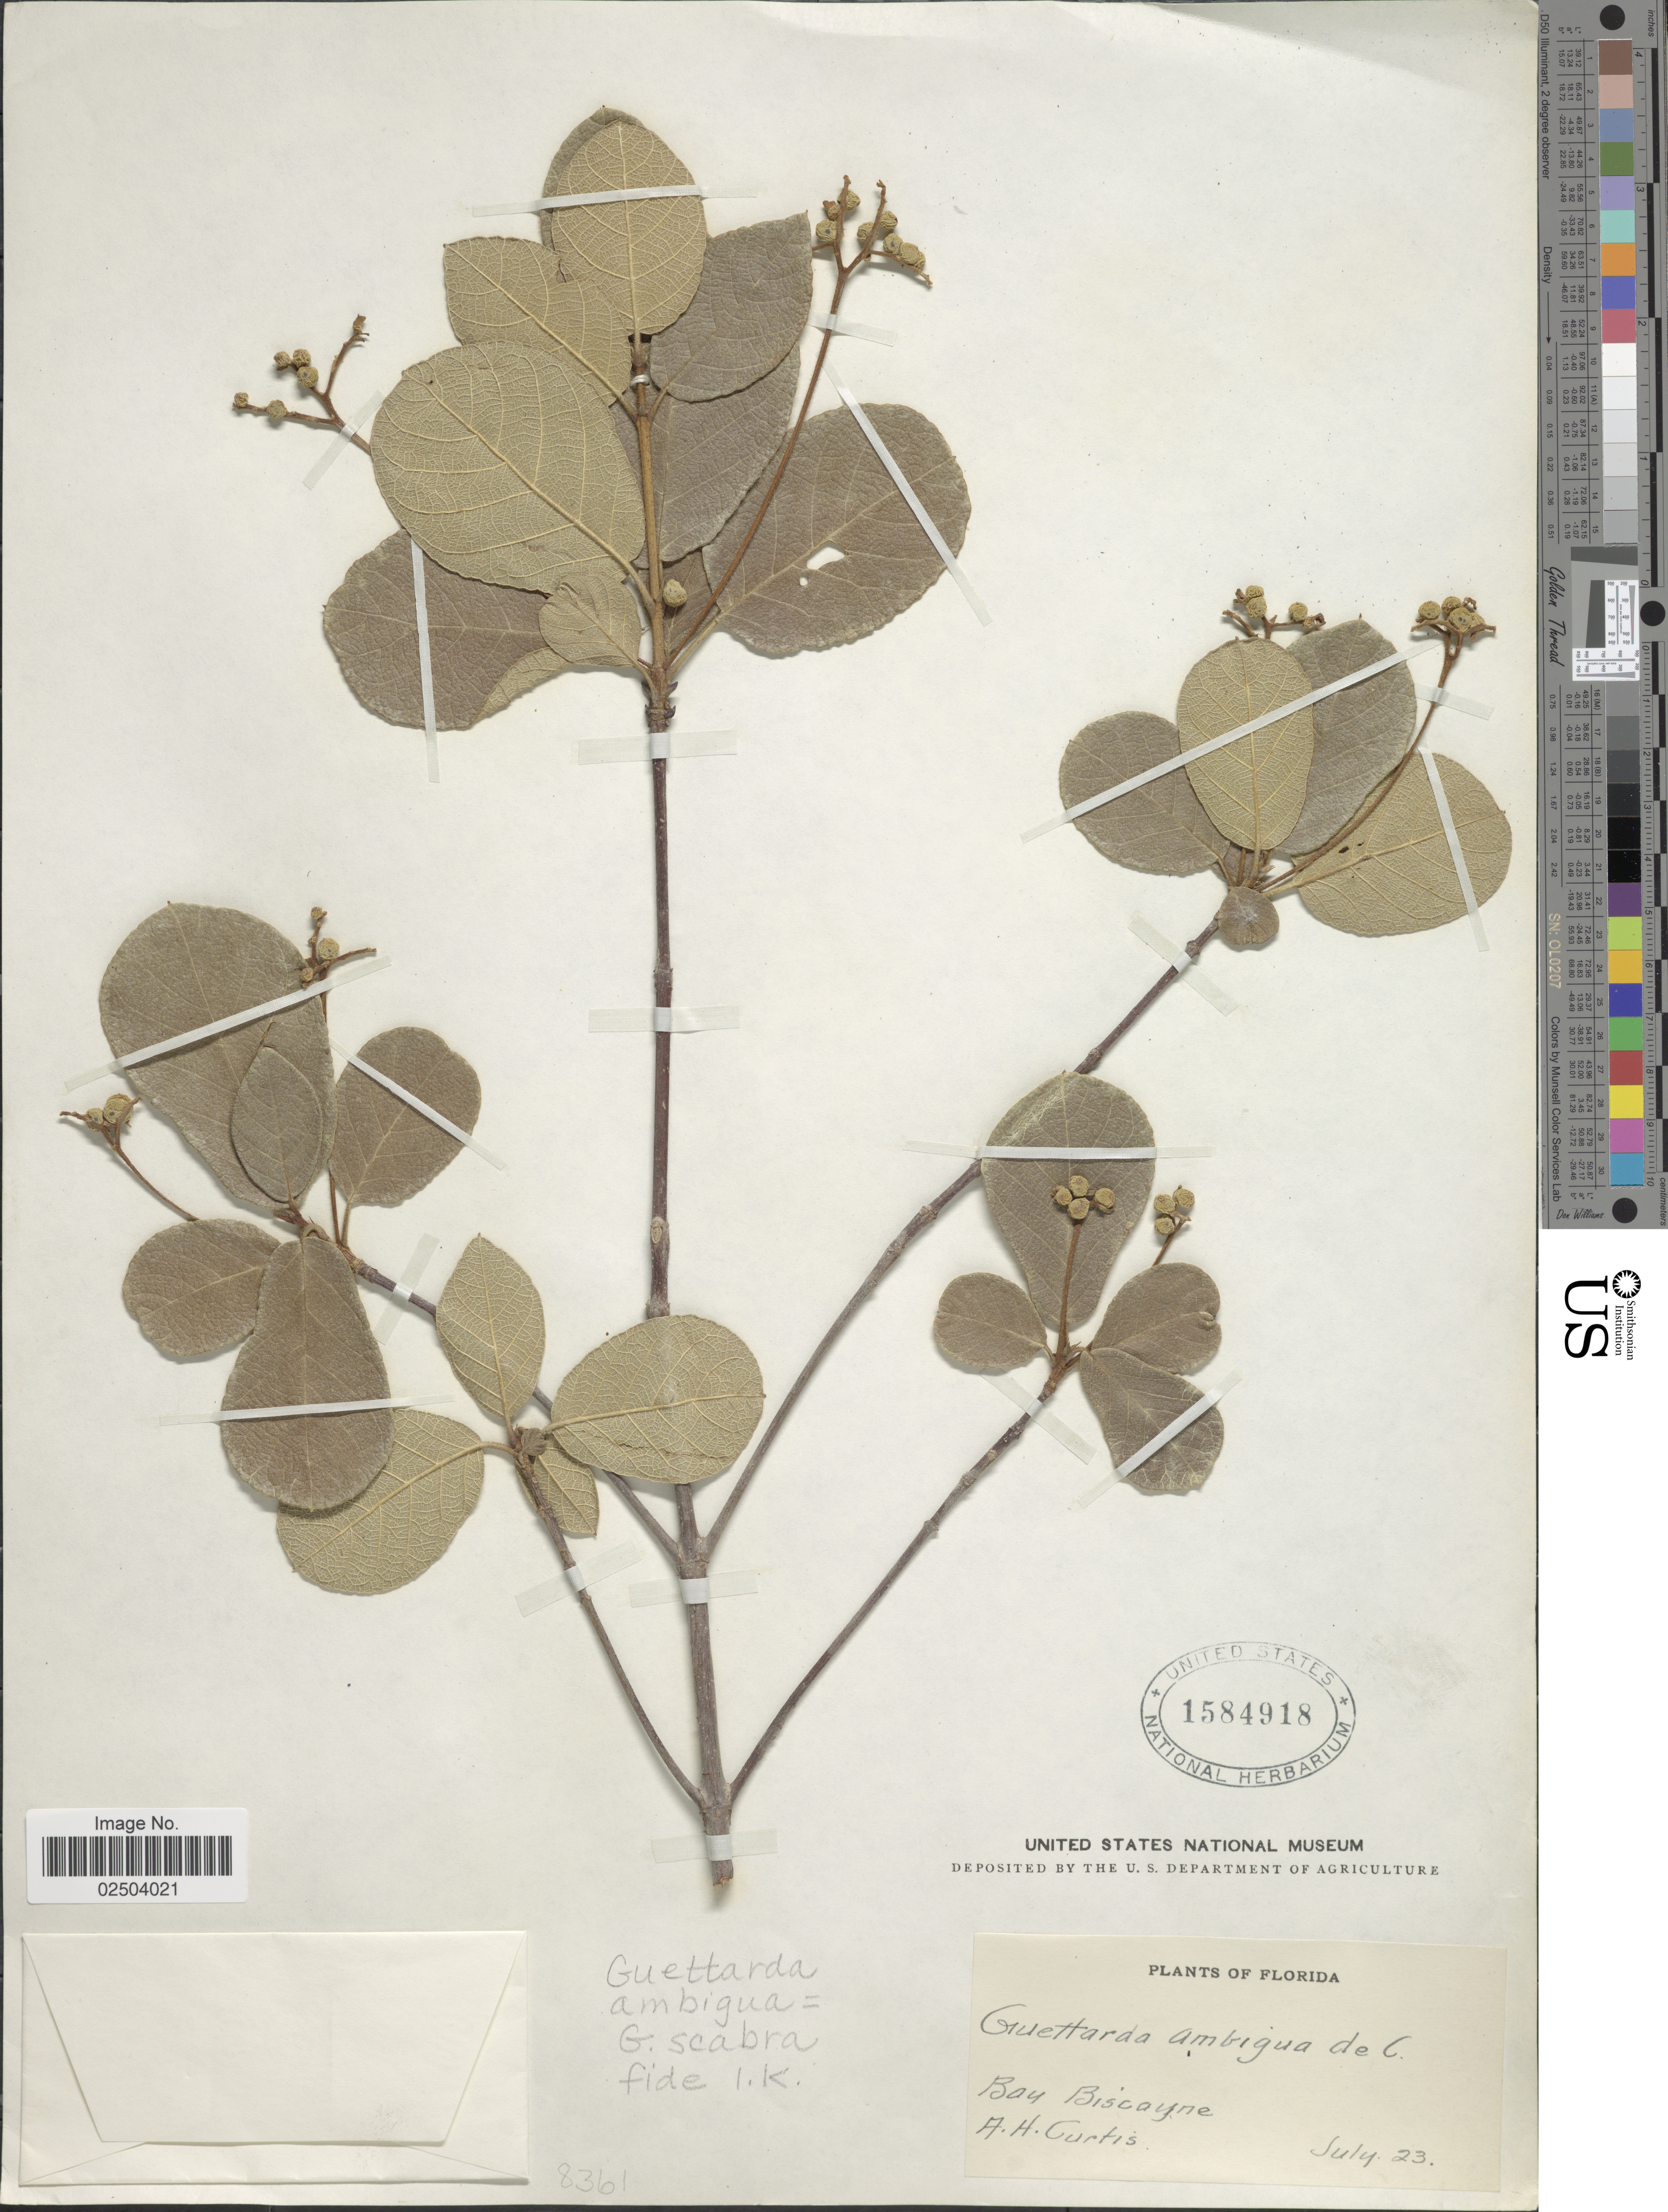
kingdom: Plantae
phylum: Tracheophyta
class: Magnoliopsida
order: Gentianales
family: Rubiaceae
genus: Guettarda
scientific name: Guettarda scabra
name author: (L.) Vent.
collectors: A. Curtis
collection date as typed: Transcribed d/m/y: /7/23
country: United States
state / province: Florida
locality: Bay Biscayne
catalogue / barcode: US 1584918